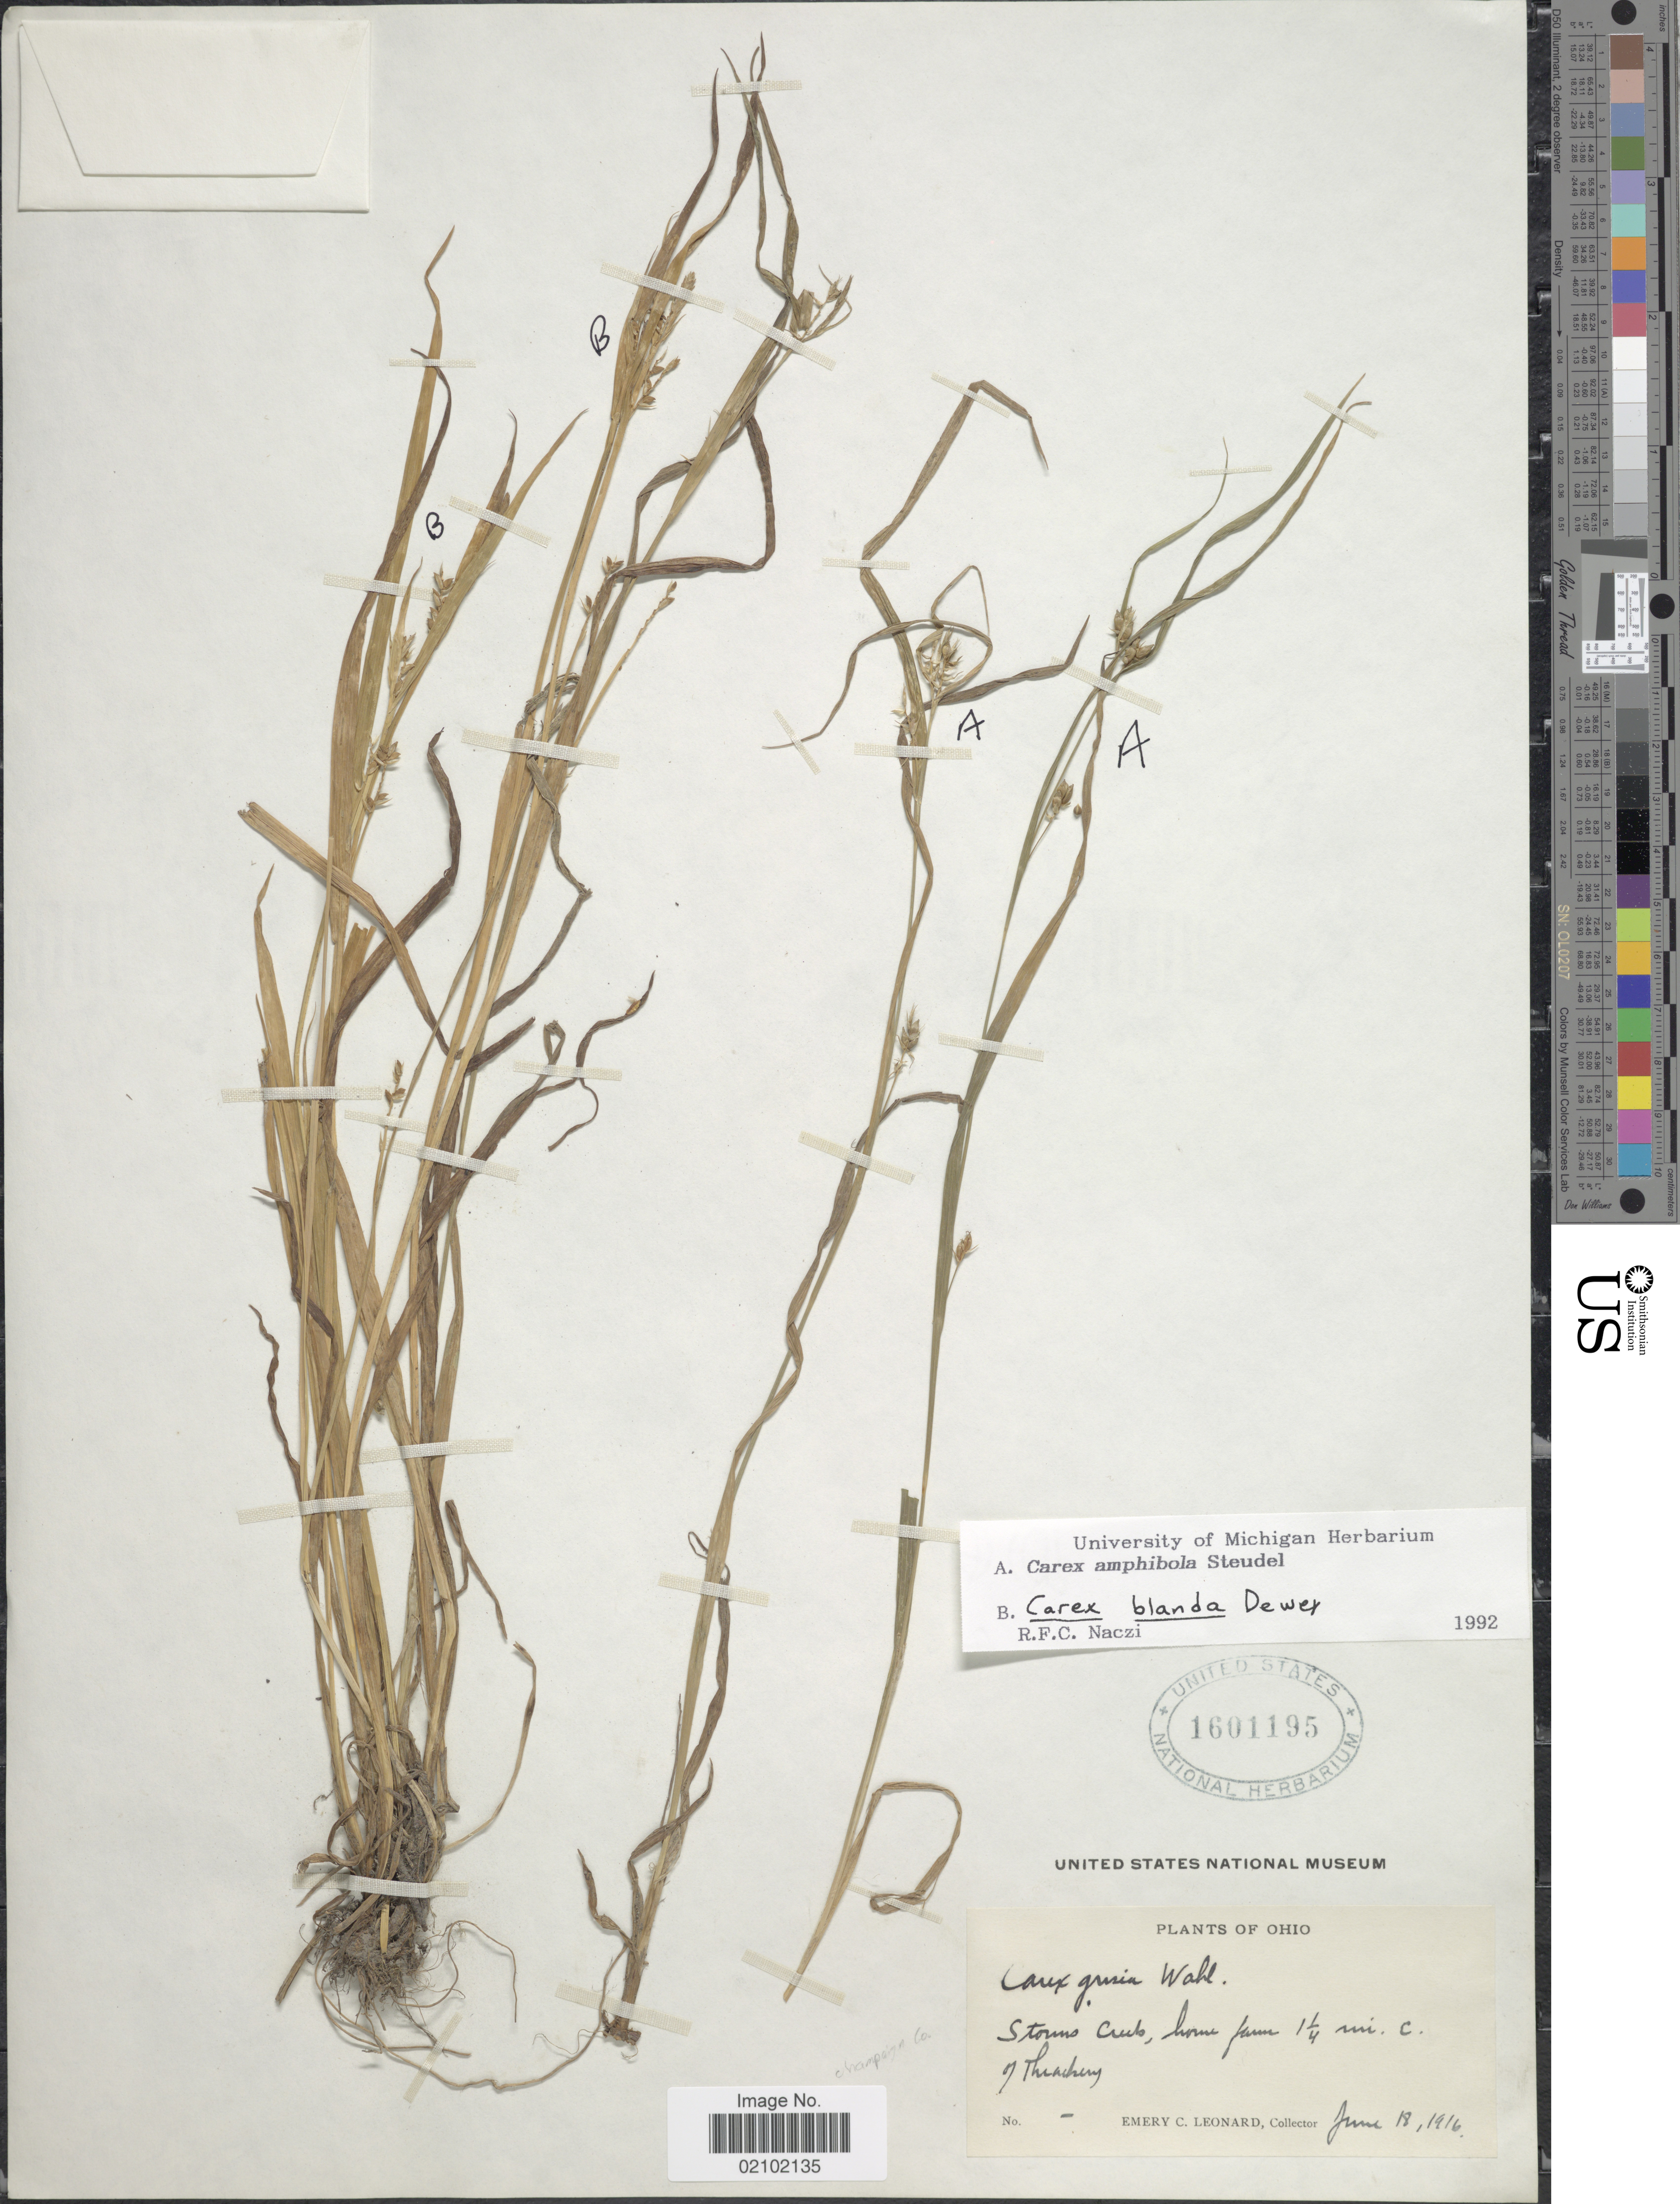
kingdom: Plantae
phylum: Tracheophyta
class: Liliopsida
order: Poales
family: Cyperaceae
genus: Carex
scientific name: Carex amphibola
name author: Steud.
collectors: E. C. Leonard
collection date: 1916-06-18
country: United States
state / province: Ohio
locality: Storms Creek, home farm 1¼ mi. E. of Thackery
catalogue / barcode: US 1601195